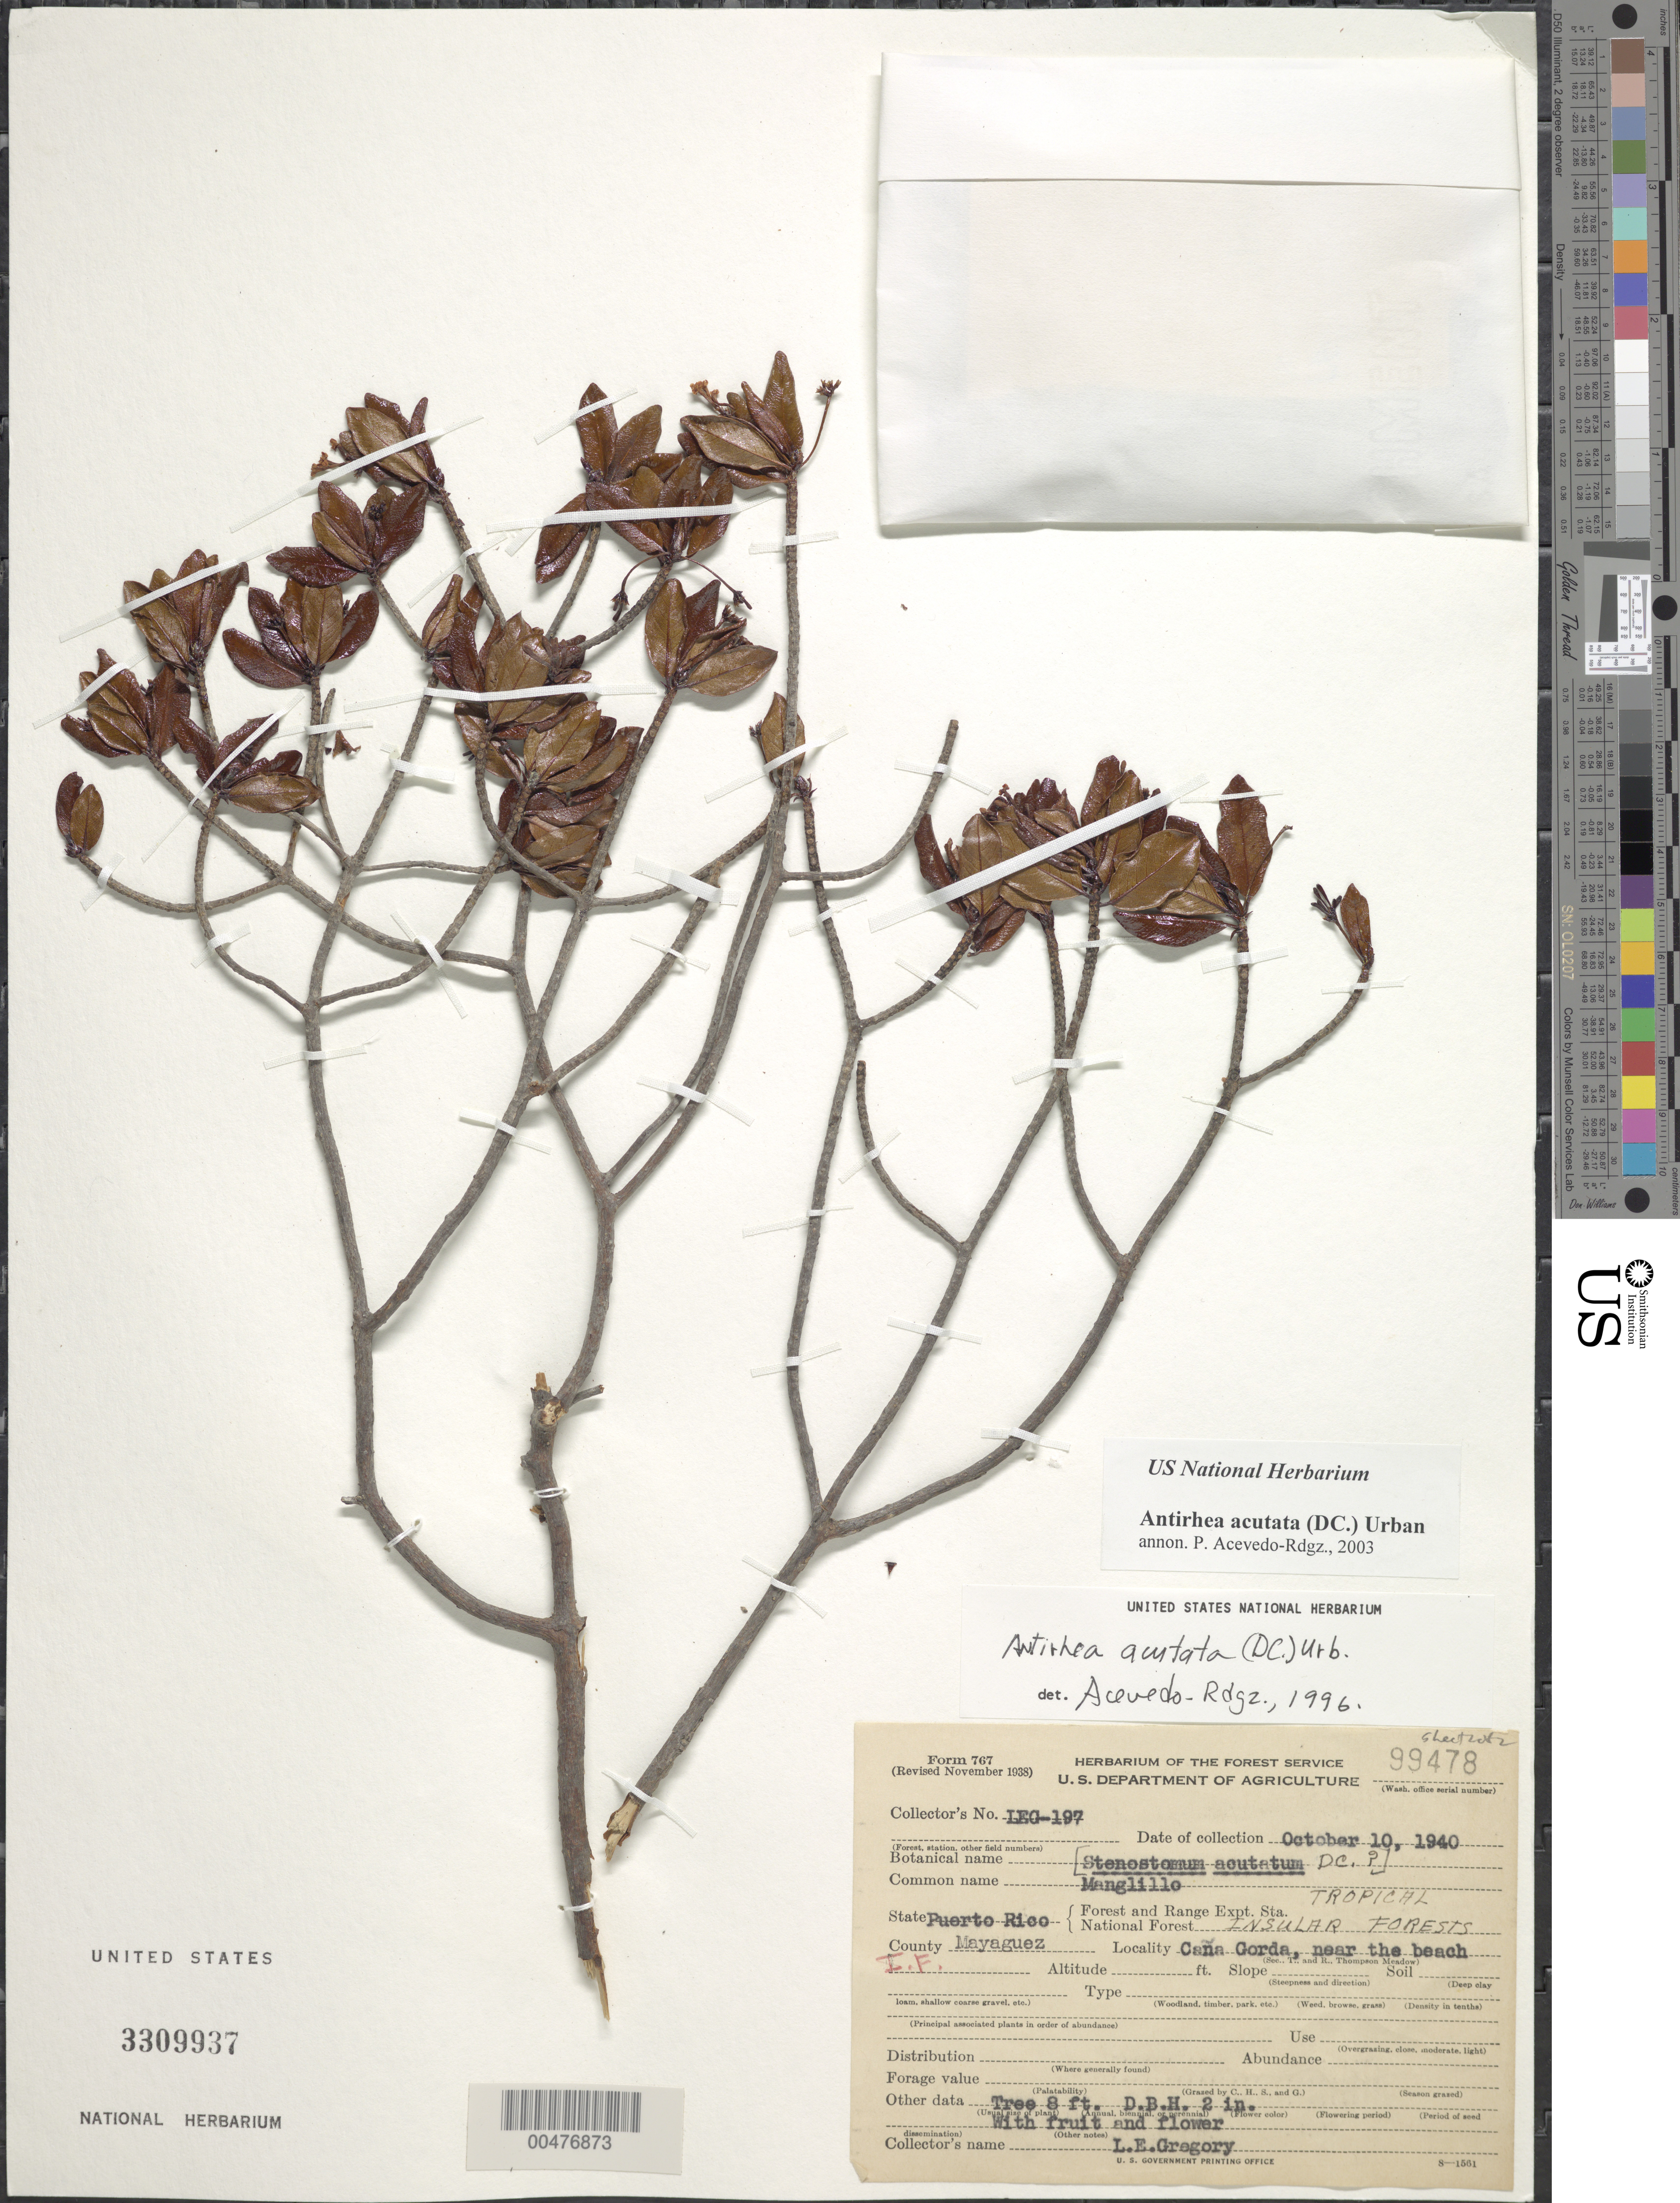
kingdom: Plantae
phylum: Tracheophyta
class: Magnoliopsida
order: Gentianales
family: Rubiaceae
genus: Antirhea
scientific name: Antirhea acutata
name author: (DC.) Urb.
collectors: L. E. Gregory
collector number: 197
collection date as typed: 10 Oct 1940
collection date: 1940-10-10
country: Puerto Rico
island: Greater Antilles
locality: Caña Gorda, near the beach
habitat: tropical insular forests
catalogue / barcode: US 3309937